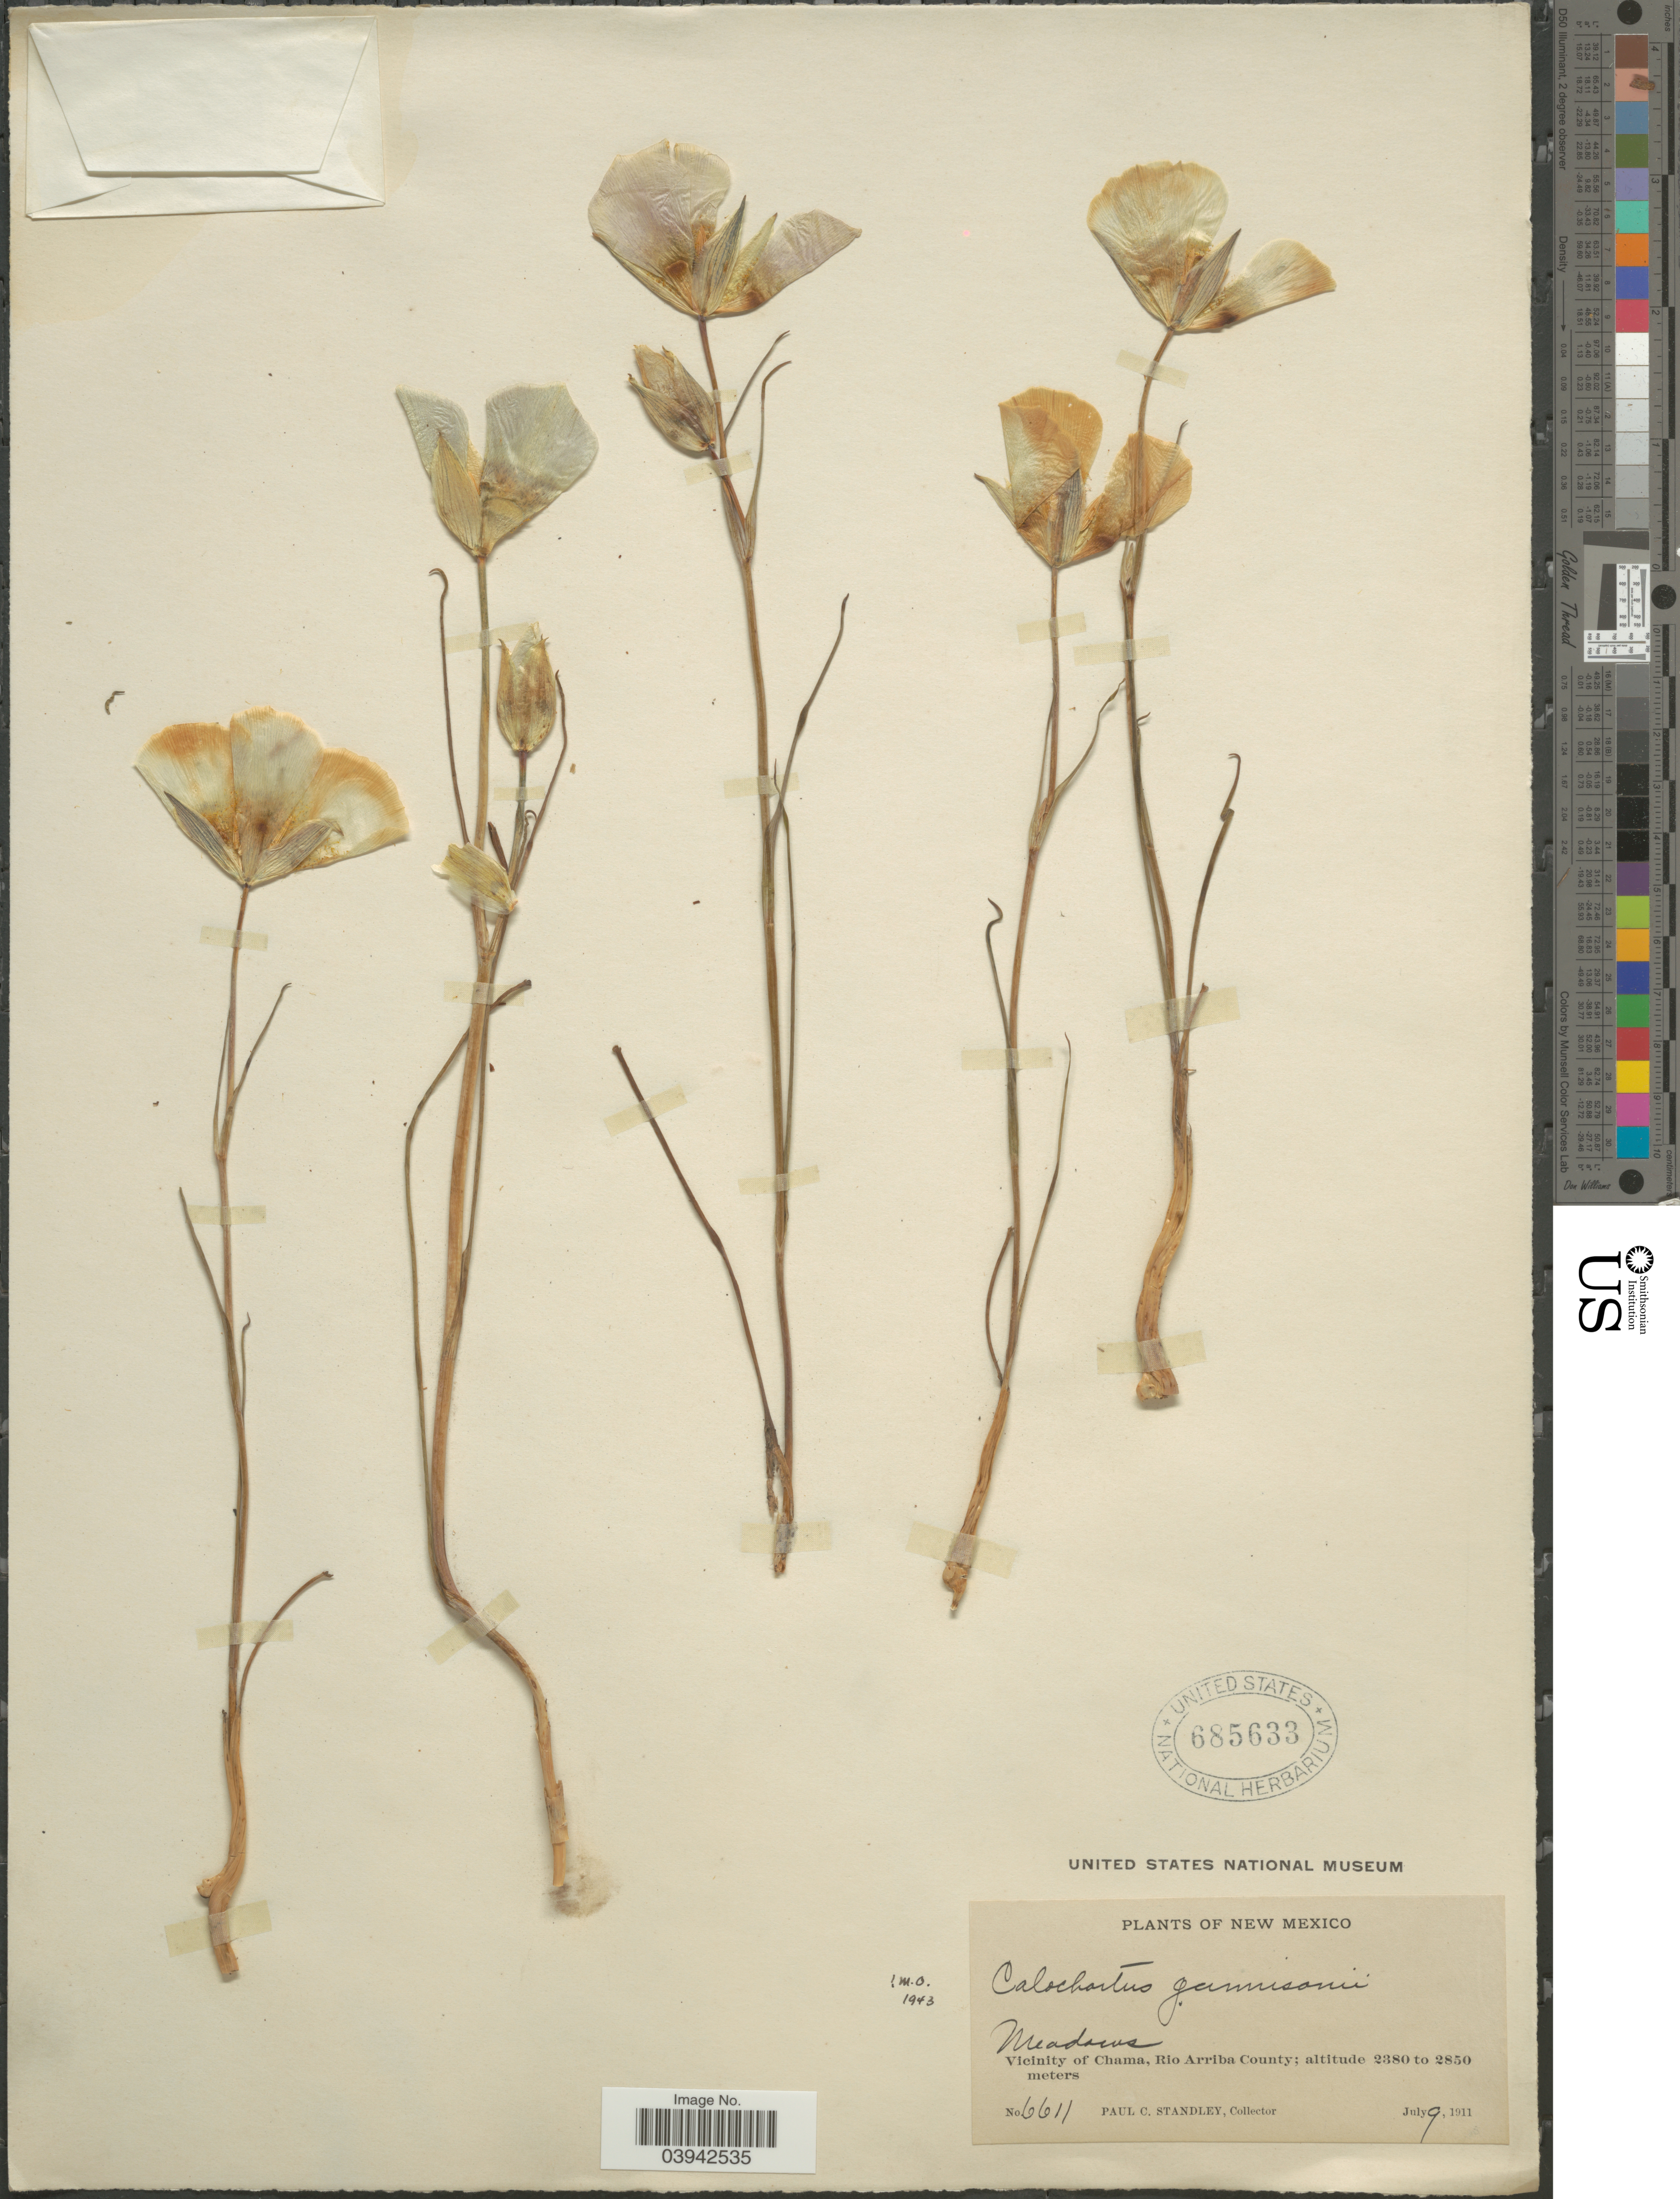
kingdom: Plantae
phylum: Tracheophyta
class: Liliopsida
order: Liliales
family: Liliaceae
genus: Calochortus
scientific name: Calochortus gunnisonii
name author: S. Watson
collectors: P. C. Standley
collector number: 6611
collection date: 1911-07-09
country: United States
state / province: New Mexico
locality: Vicinity of Chama, Rio Arriba County.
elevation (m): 2380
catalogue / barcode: US 685633